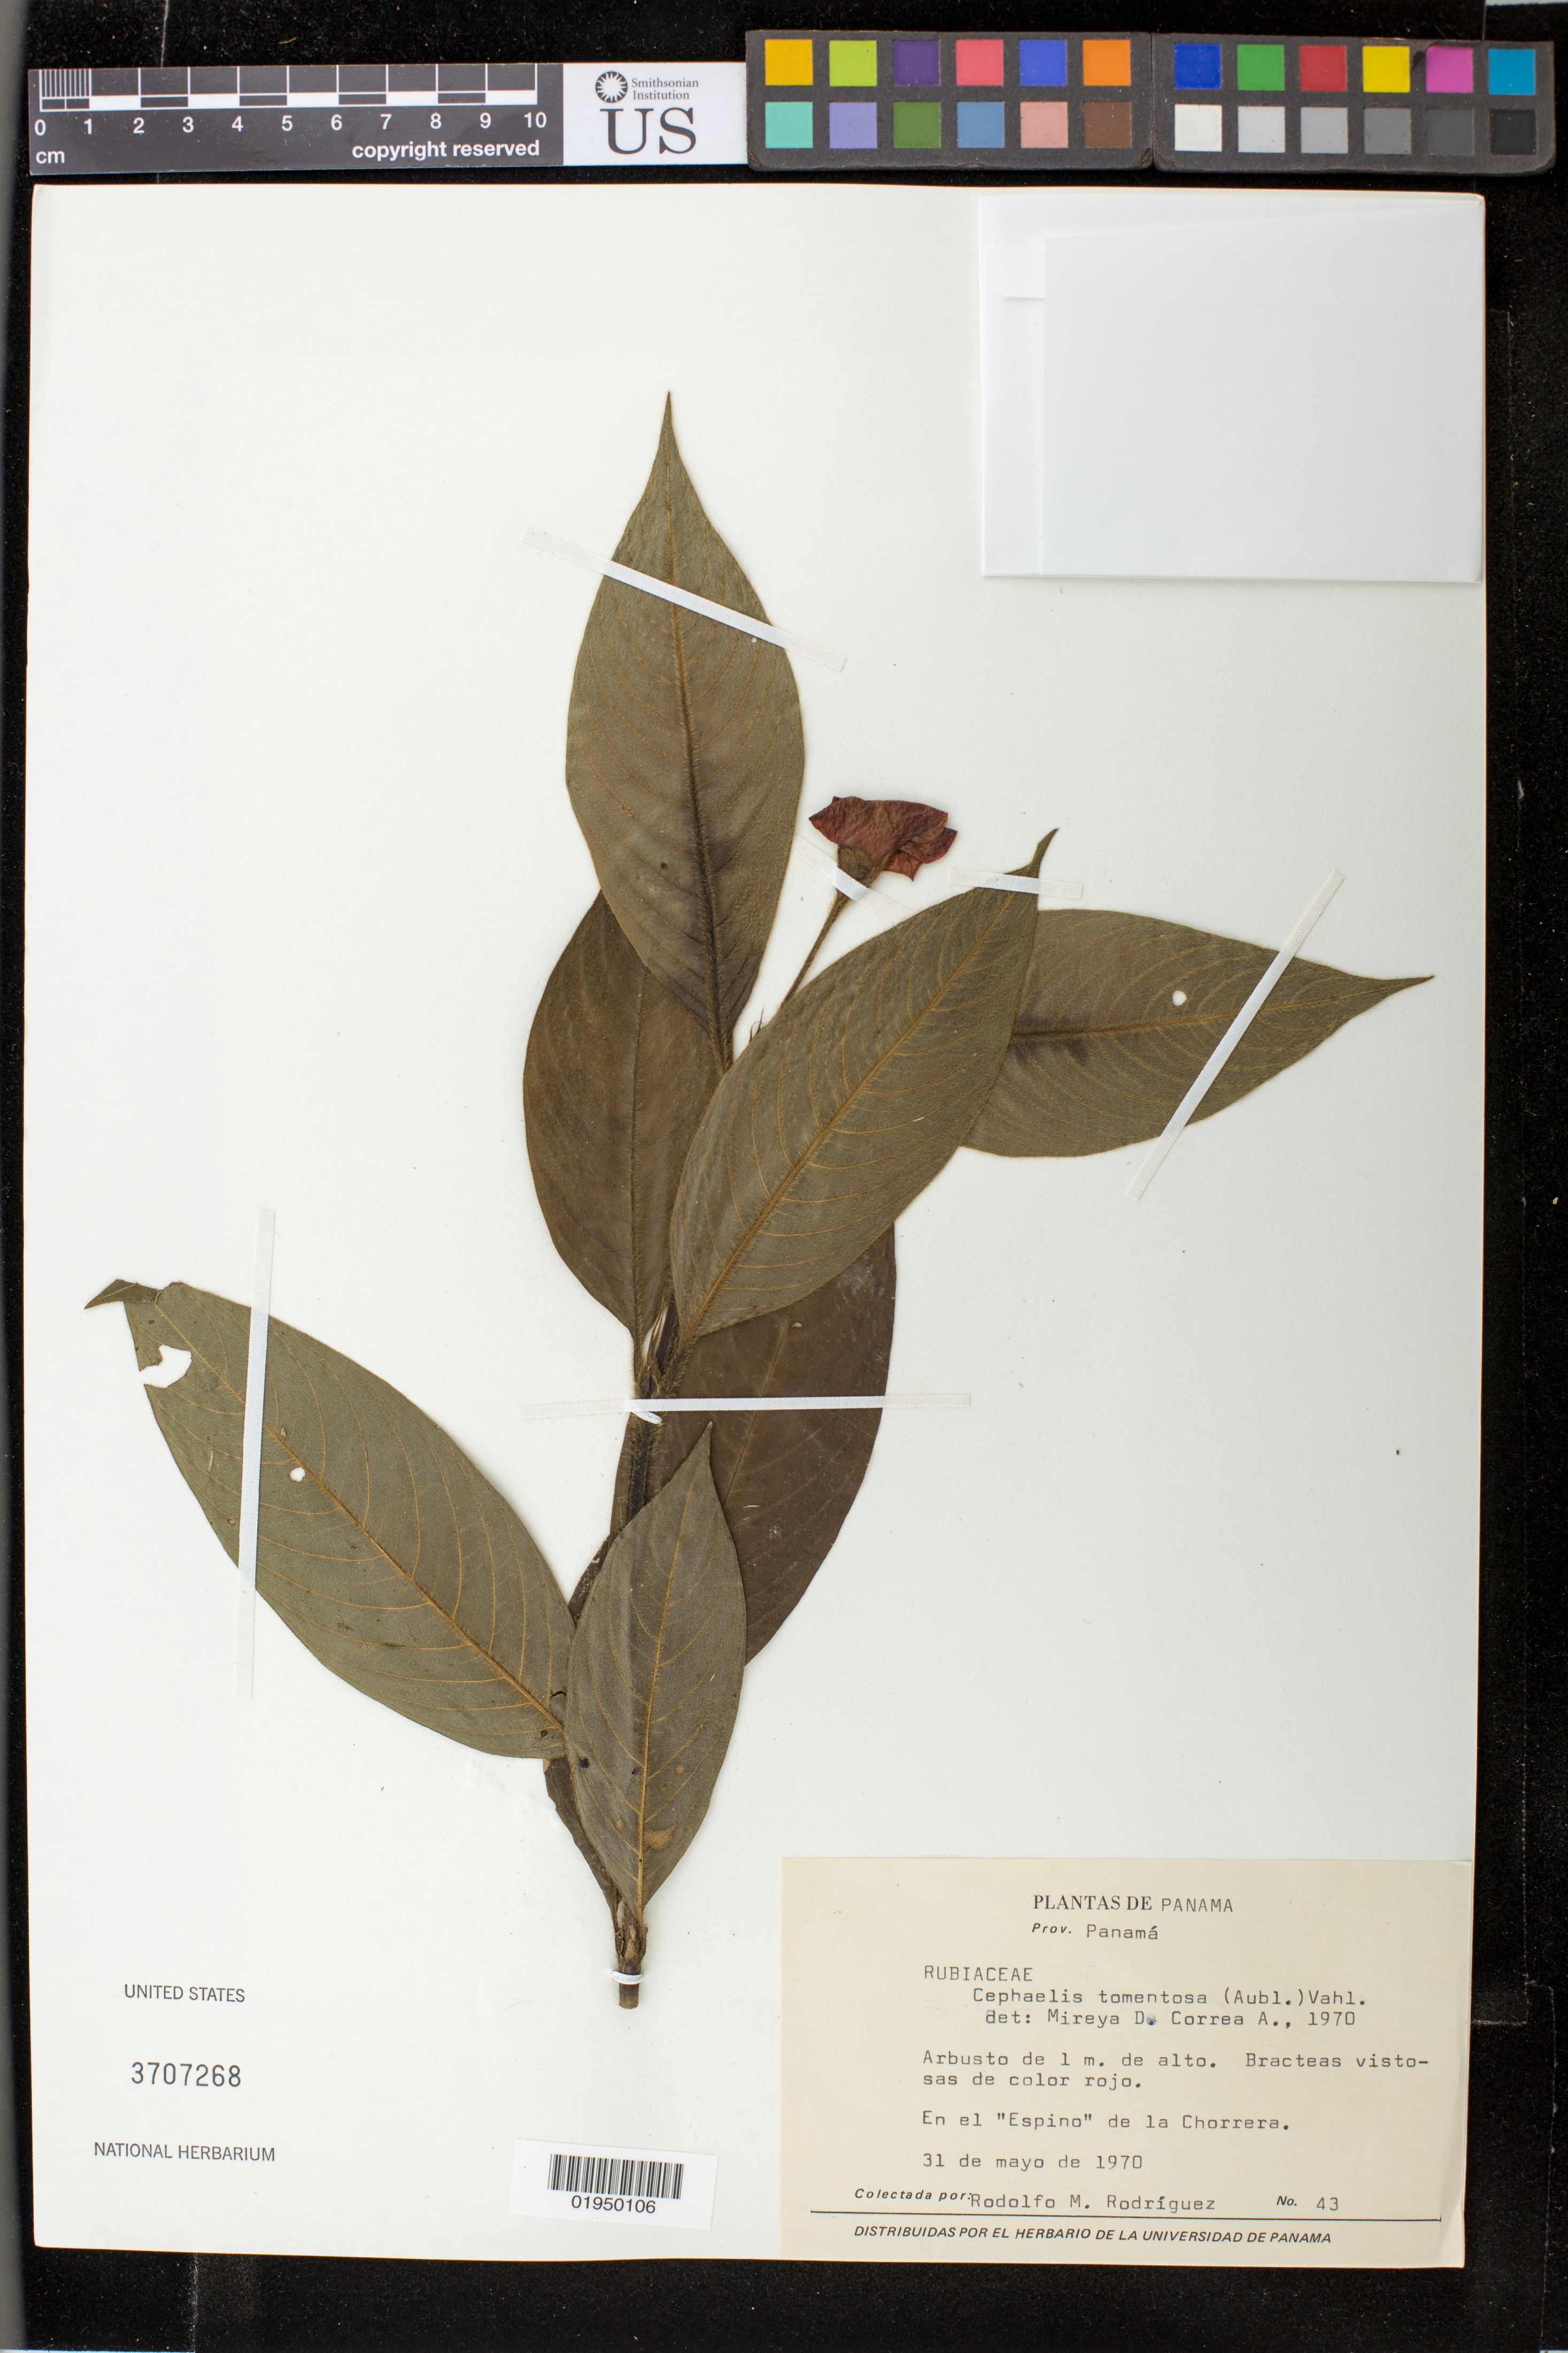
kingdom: Plantae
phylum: Tracheophyta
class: Magnoliopsida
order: Gentianales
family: Rubiaceae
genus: Palicourea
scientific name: Palicourea tomentosa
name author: (Aubl.) Borhidi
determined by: Strong, Mark T.; Kirkbride, J. H.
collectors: R. Rodríguez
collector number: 43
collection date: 1970-05-31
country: Panama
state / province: Panamá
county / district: La Chorrera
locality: En el "Espino" de la chorrera.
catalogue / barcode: US 3707268